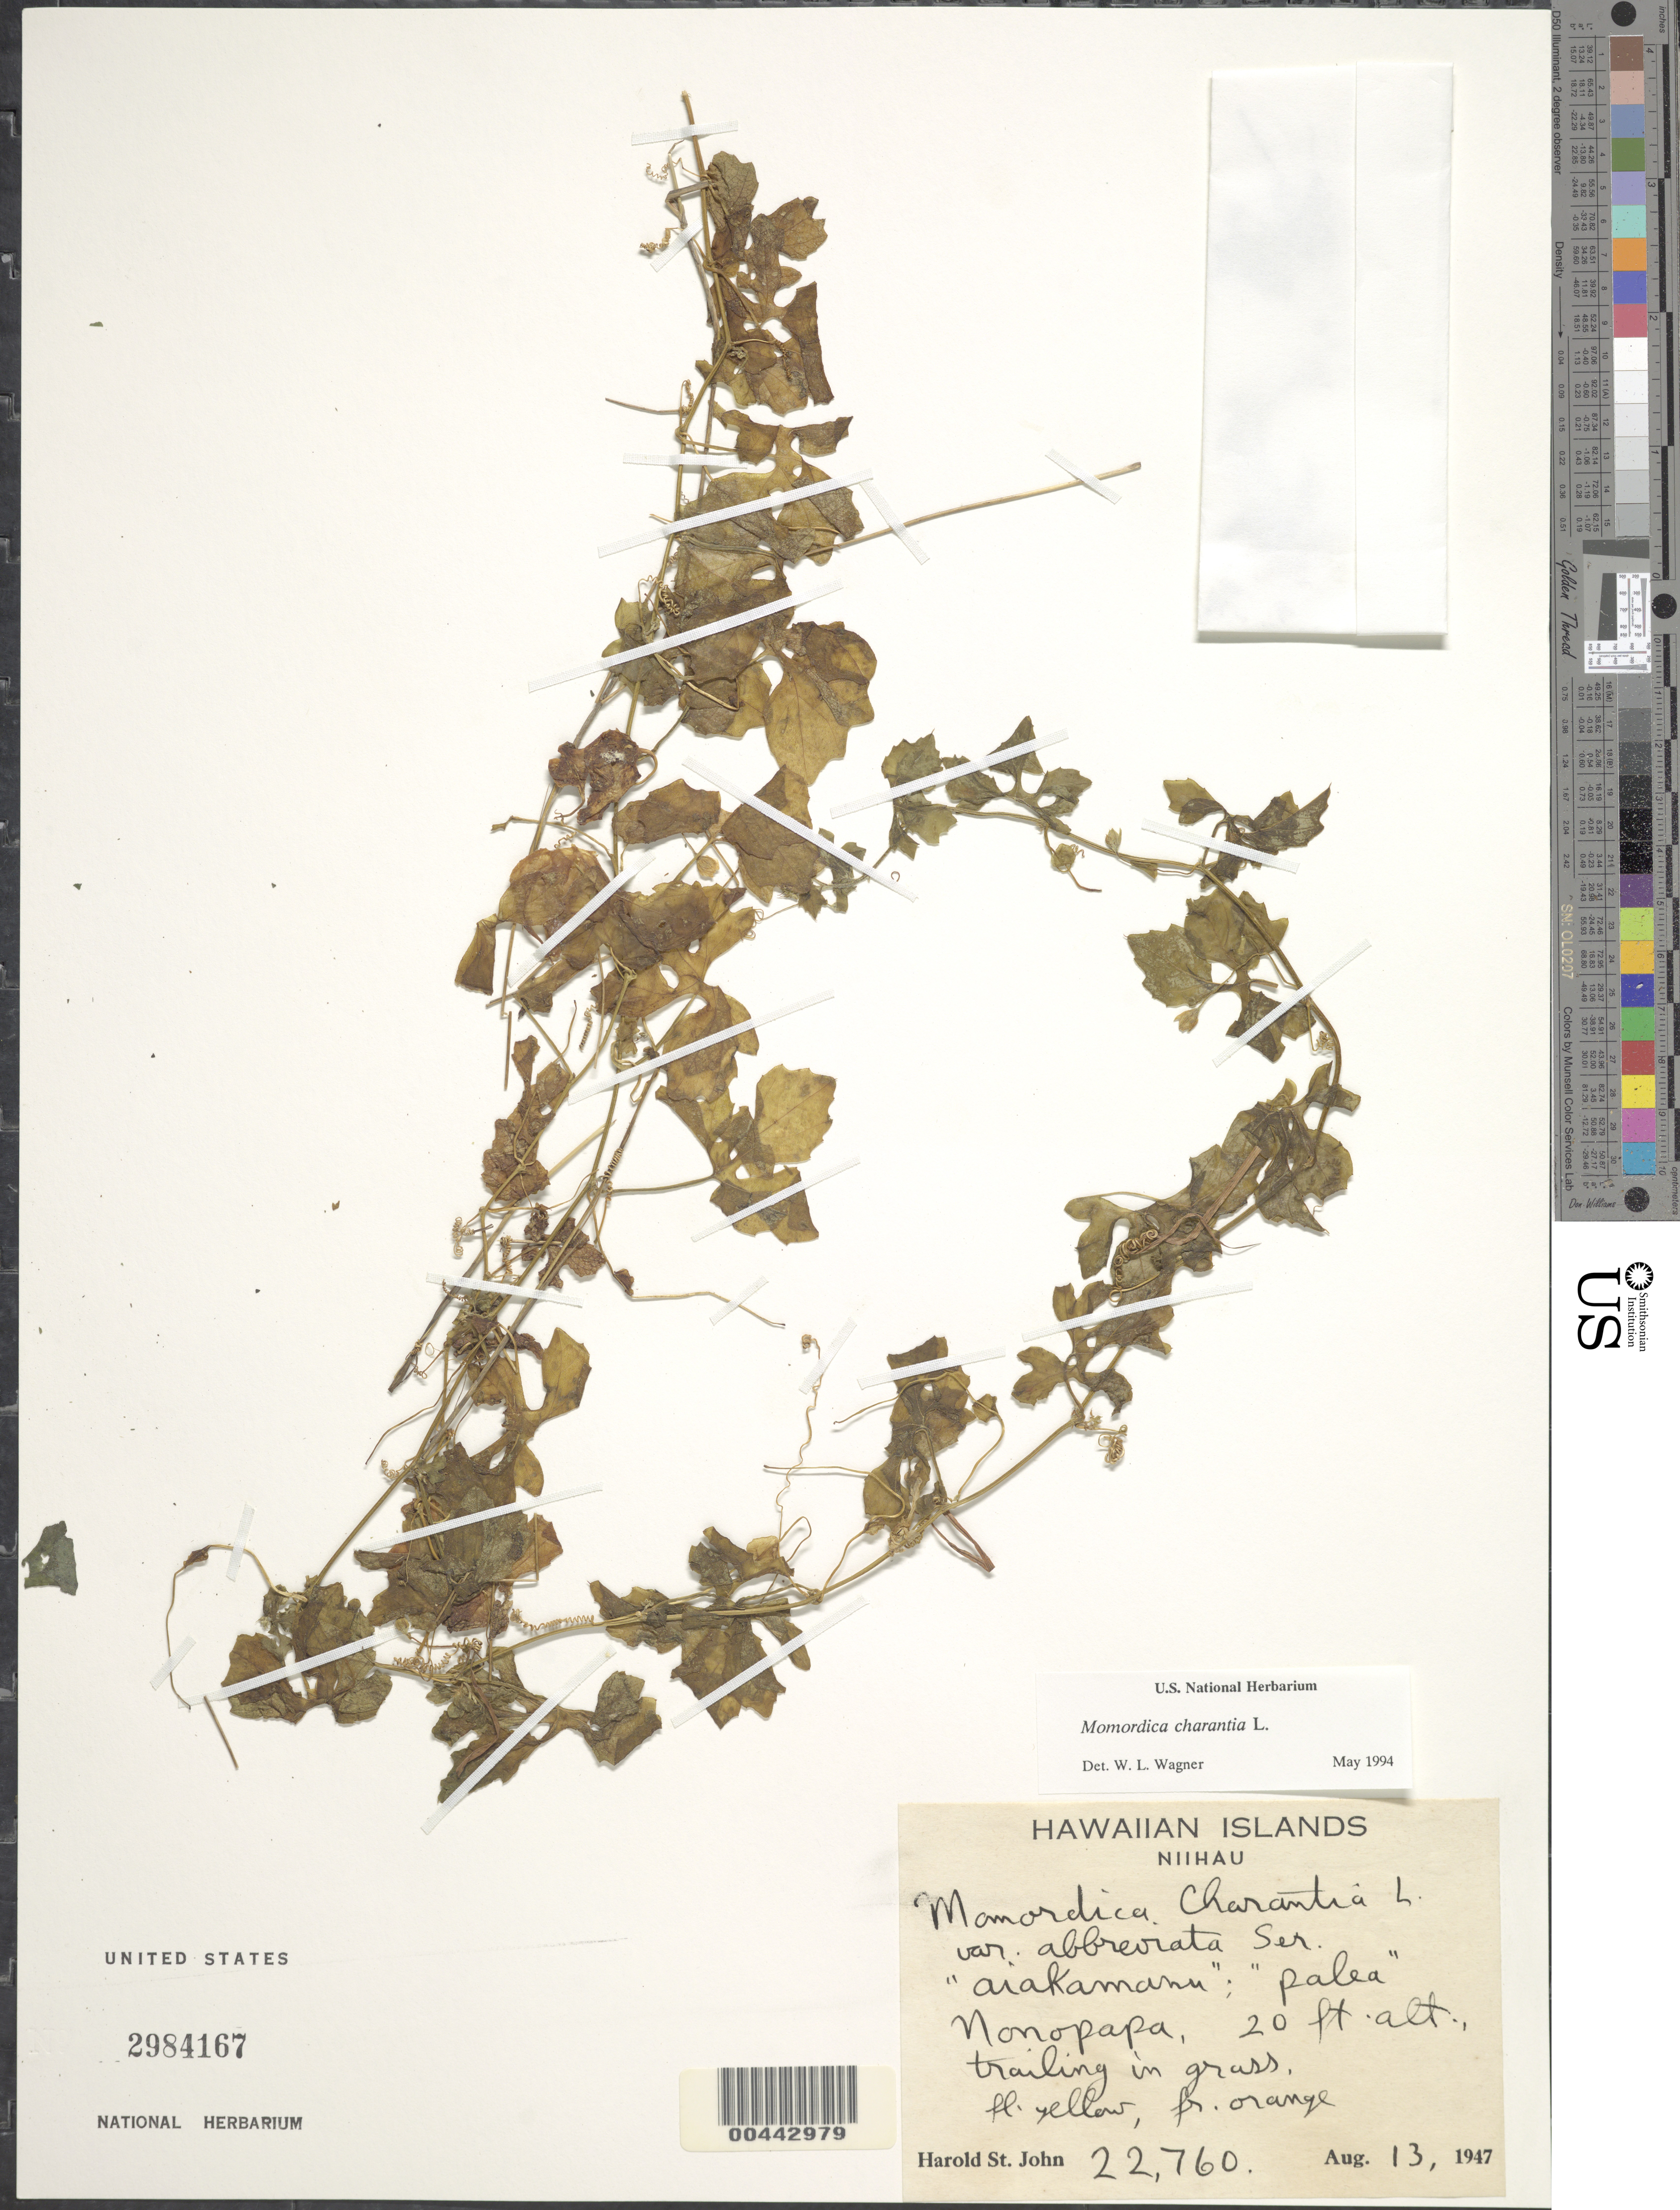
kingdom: Plantae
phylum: Tracheophyta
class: Magnoliopsida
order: Cucurbitales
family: Cucurbitaceae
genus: Momordica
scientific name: Momordica charantia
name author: L.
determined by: Wagner, W. L., (BOT), Smithsonian Institution - National Museum of Natural History (UNITED STATES)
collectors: H. St. John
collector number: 22760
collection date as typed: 13 Aug 1947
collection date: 1947-08-13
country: United States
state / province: Hawaii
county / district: Kauai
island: Ni'ihau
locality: Nonopapa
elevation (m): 6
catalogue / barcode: US 2984167